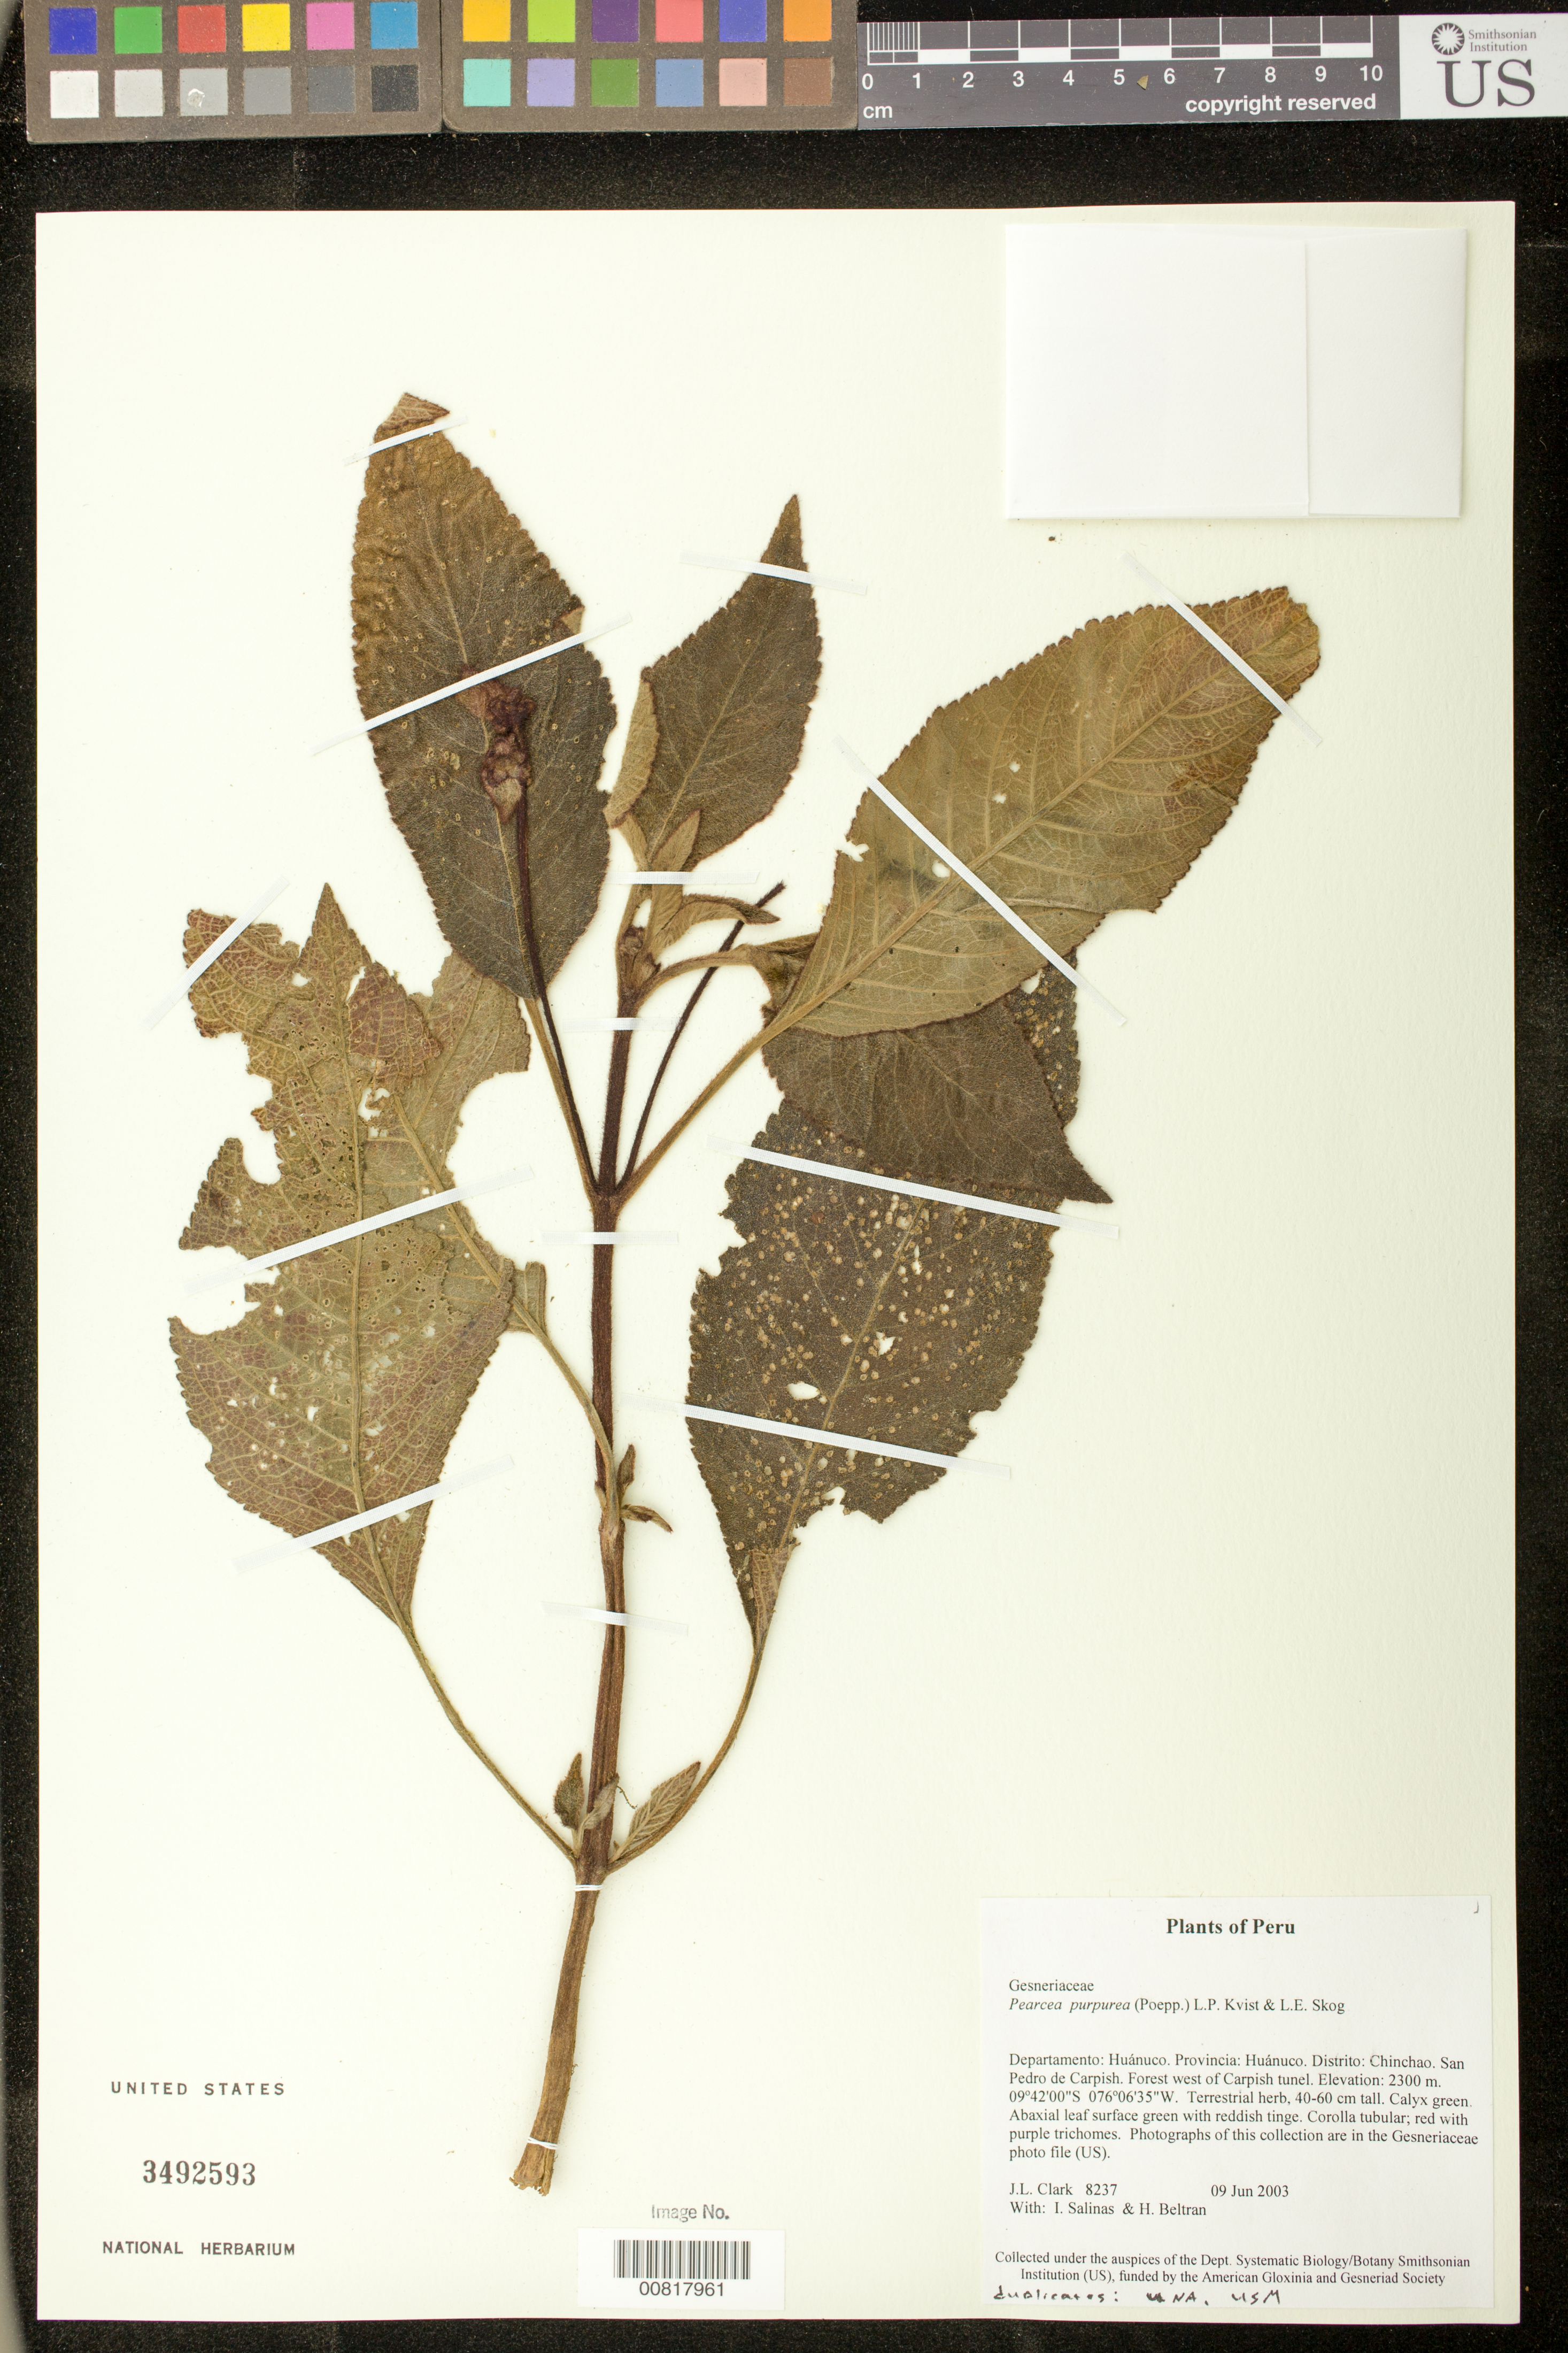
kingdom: Plantae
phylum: Tracheophyta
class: Magnoliopsida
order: Lamiales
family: Gesneriaceae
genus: Pearcea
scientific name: Pearcea purpurea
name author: (Poepp.) L.P. Kvist & L.E. Skog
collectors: J. L. Clark, I. Salinas & H. Beltran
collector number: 8237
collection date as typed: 09 Jun 2003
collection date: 2003-06-09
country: Peru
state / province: Huánuco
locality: Huánuco. Distrito: Chinchao. San Pedro de Carpish. Forest west of Carpish tunel.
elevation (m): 2300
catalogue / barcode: US 3492593